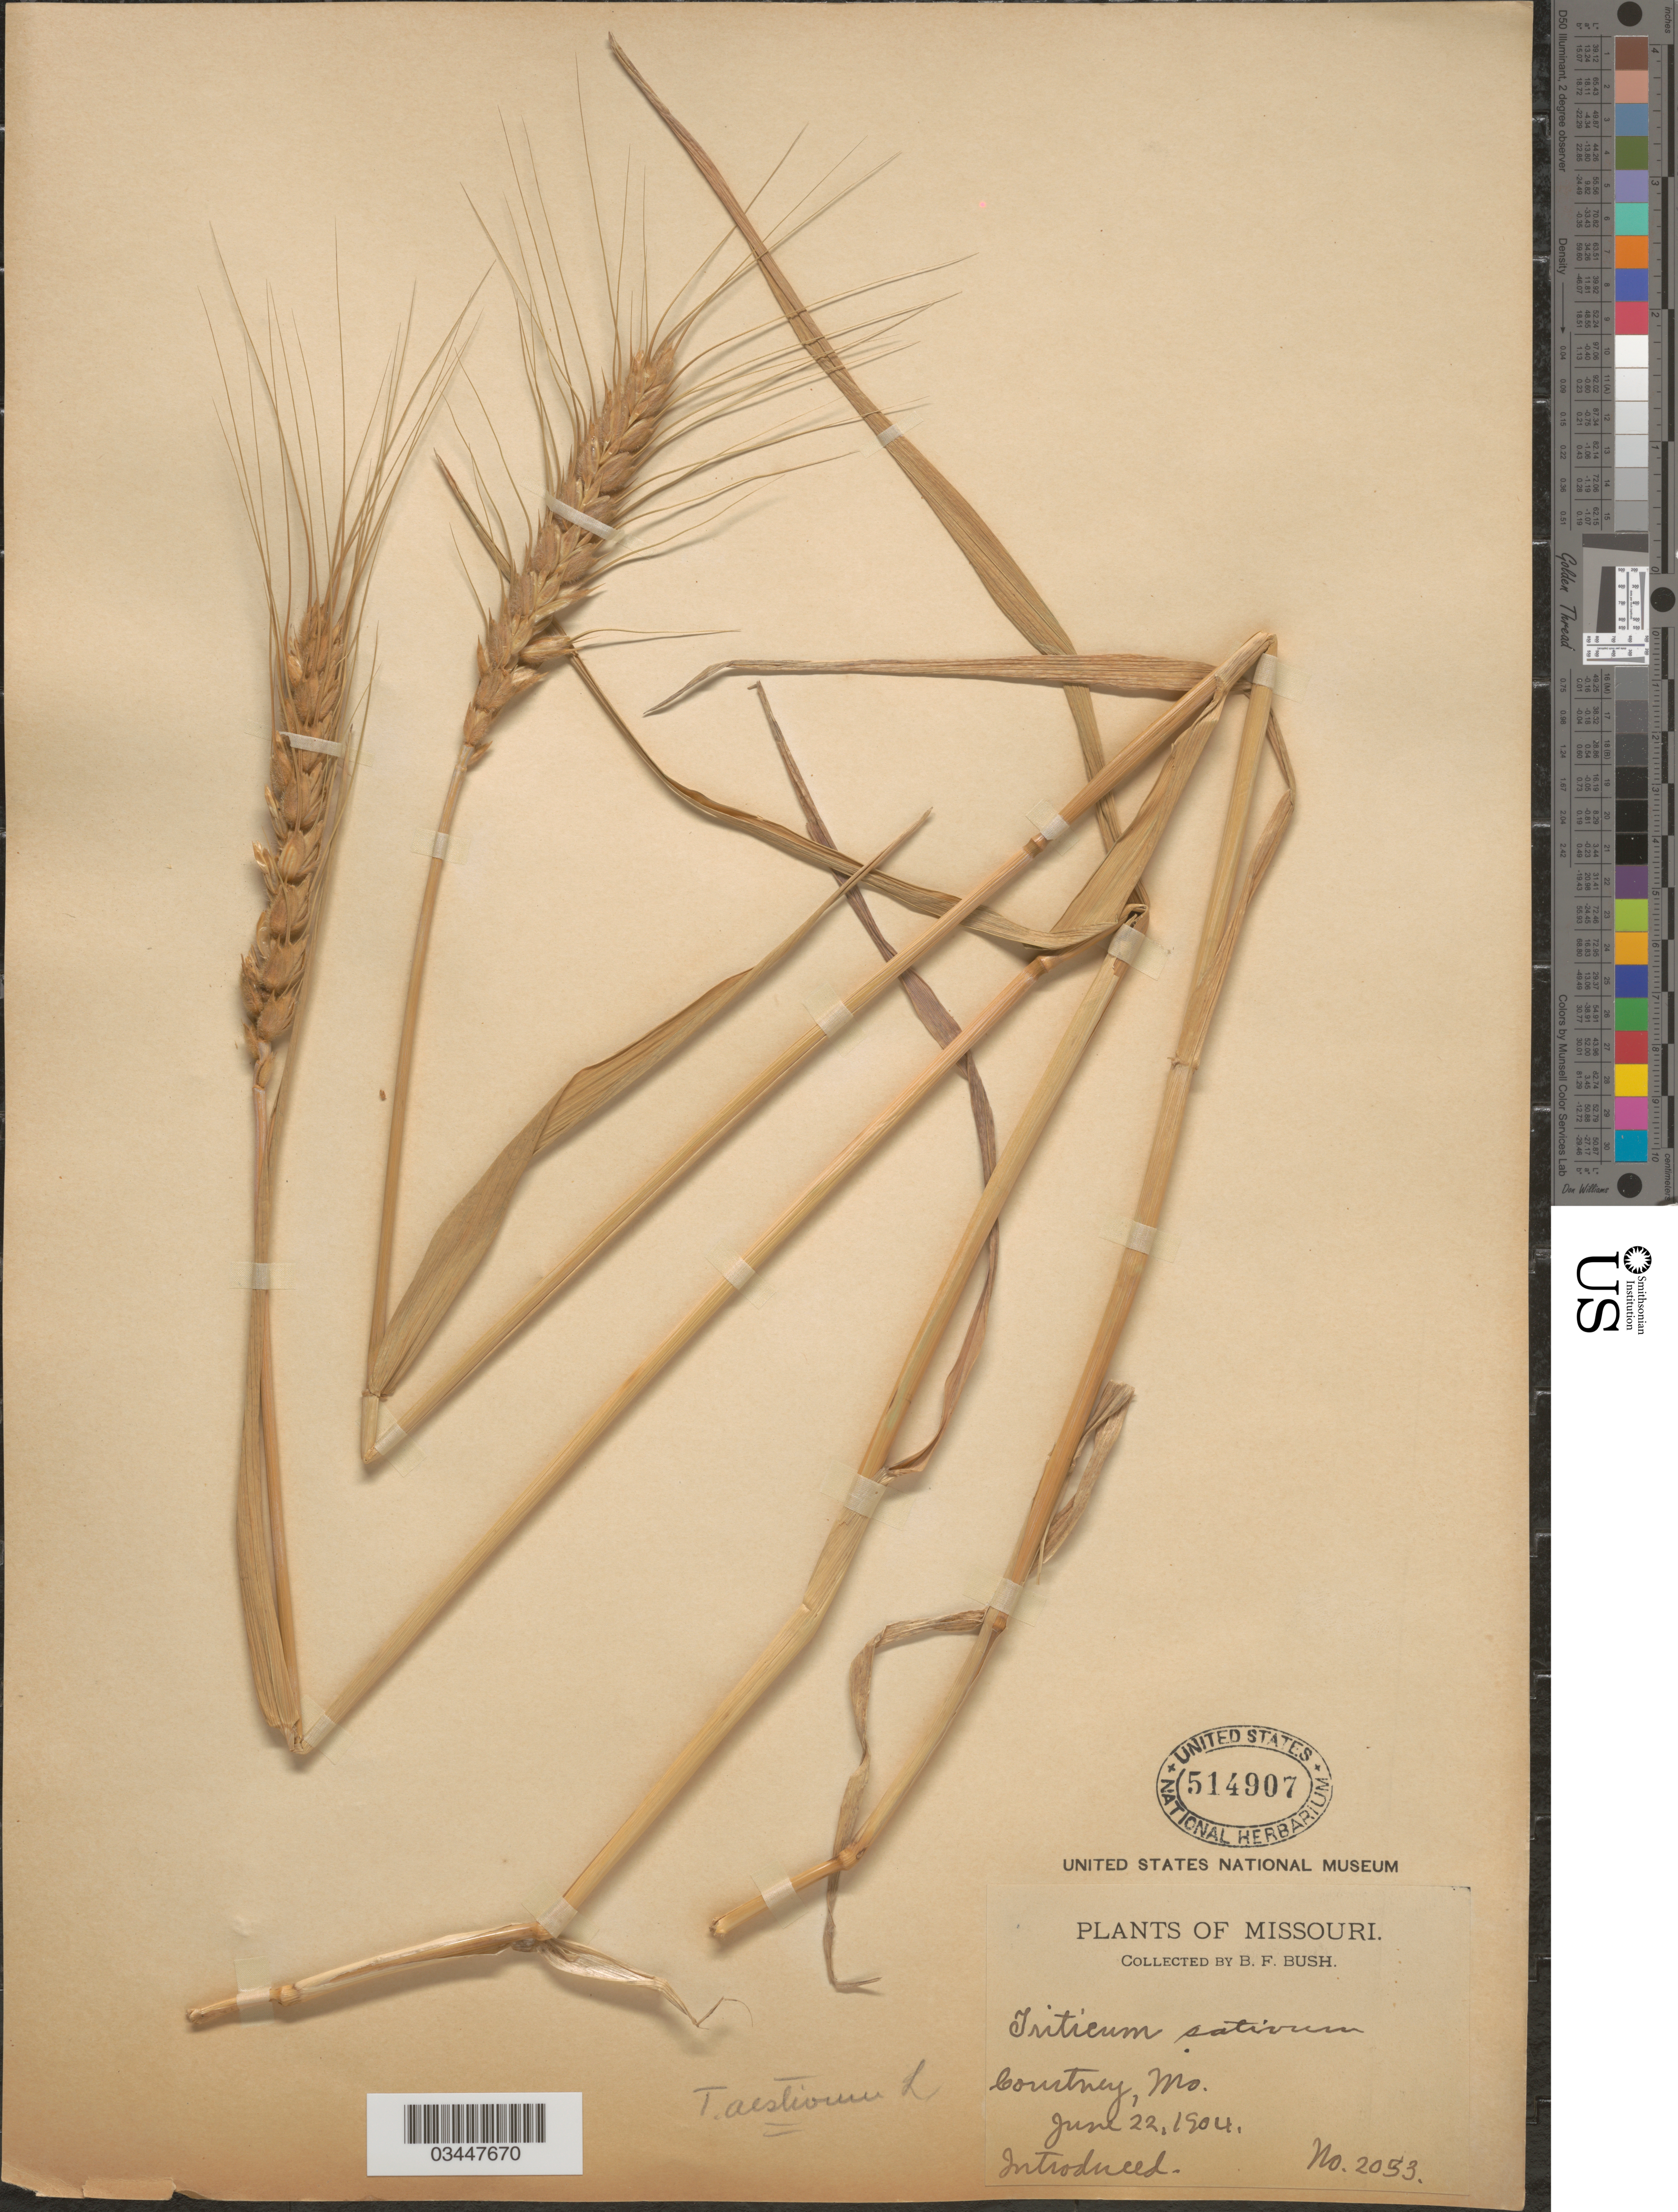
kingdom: Plantae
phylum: Tracheophyta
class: Liliopsida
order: Poales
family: Poaceae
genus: Triticum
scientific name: Triticum aestivum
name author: L.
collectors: B. F. Bush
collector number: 2053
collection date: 1904-06-22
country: United States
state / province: Missouri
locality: Courtney.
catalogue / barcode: US 514907